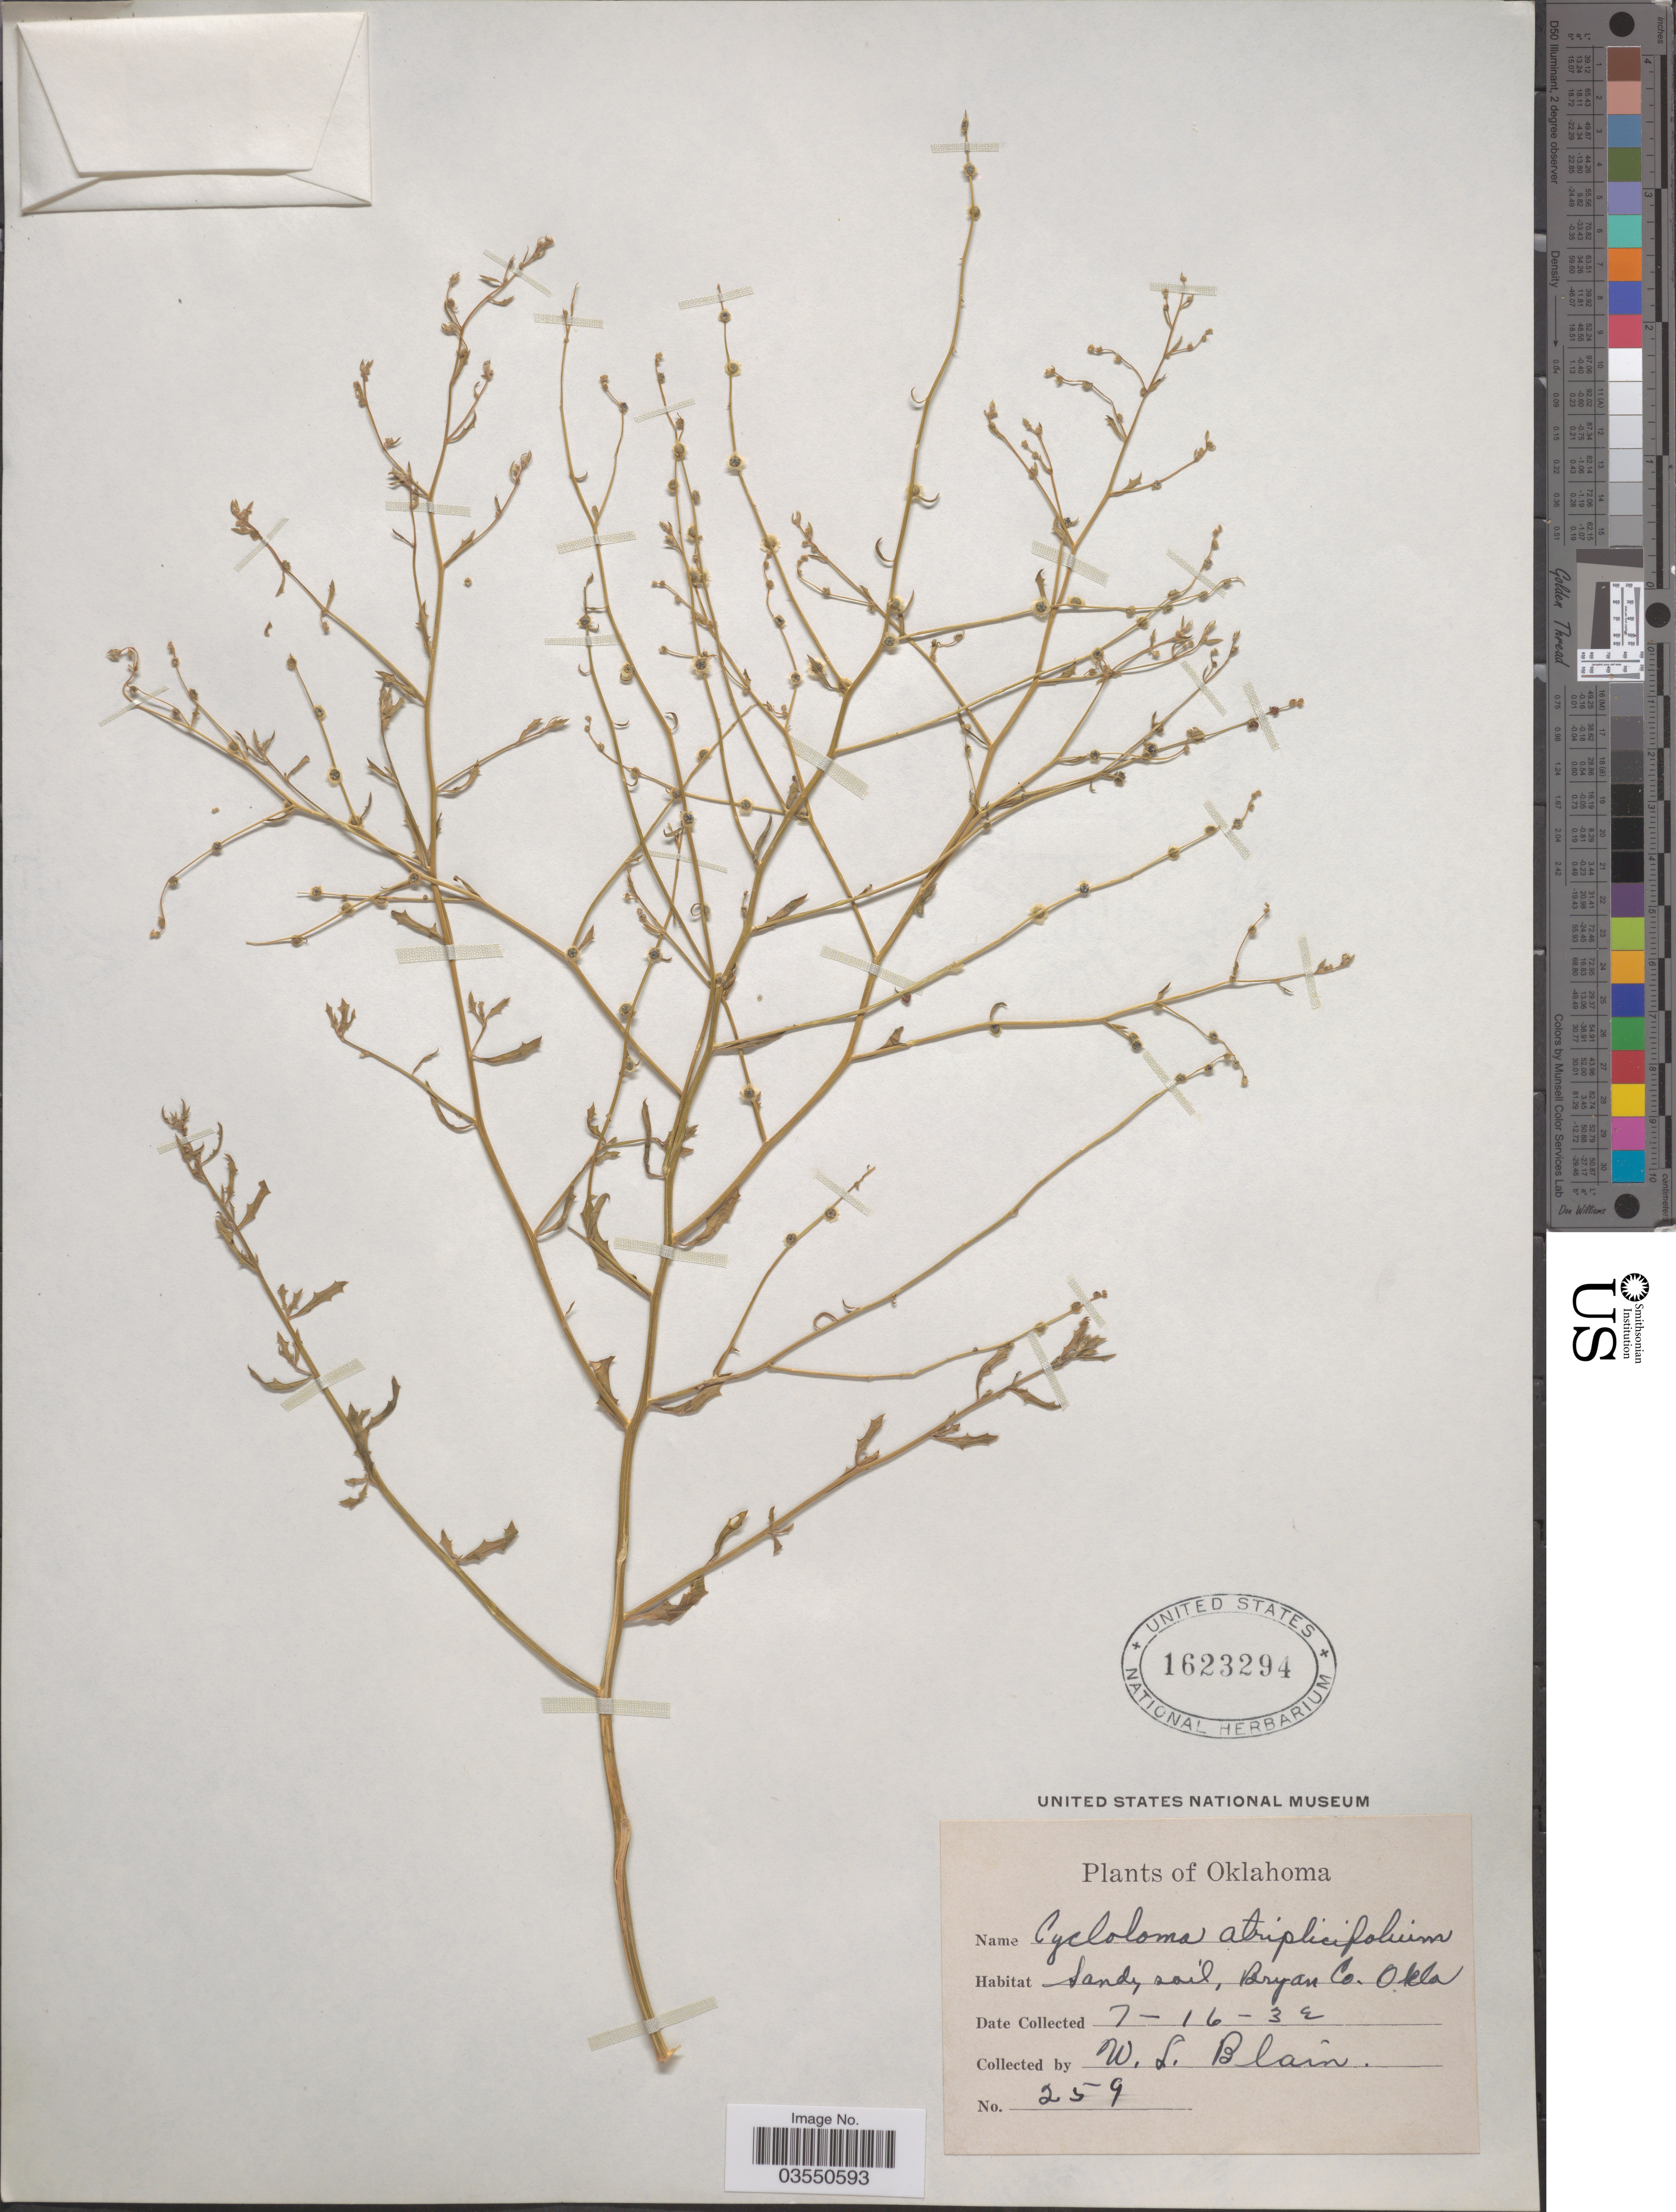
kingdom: Plantae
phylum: Tracheophyta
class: Magnoliopsida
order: Caryophyllales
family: Amaranthaceae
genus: Dysphania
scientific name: Dysphania atriplicifolia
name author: (Spreng.) G. Kadereit et al.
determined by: U.S. National Herbarium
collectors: W. Blain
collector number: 259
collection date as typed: Transcribed d/m/y: 16/7/32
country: United States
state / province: Oklahoma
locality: Bryan Co.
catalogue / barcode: US 1623294